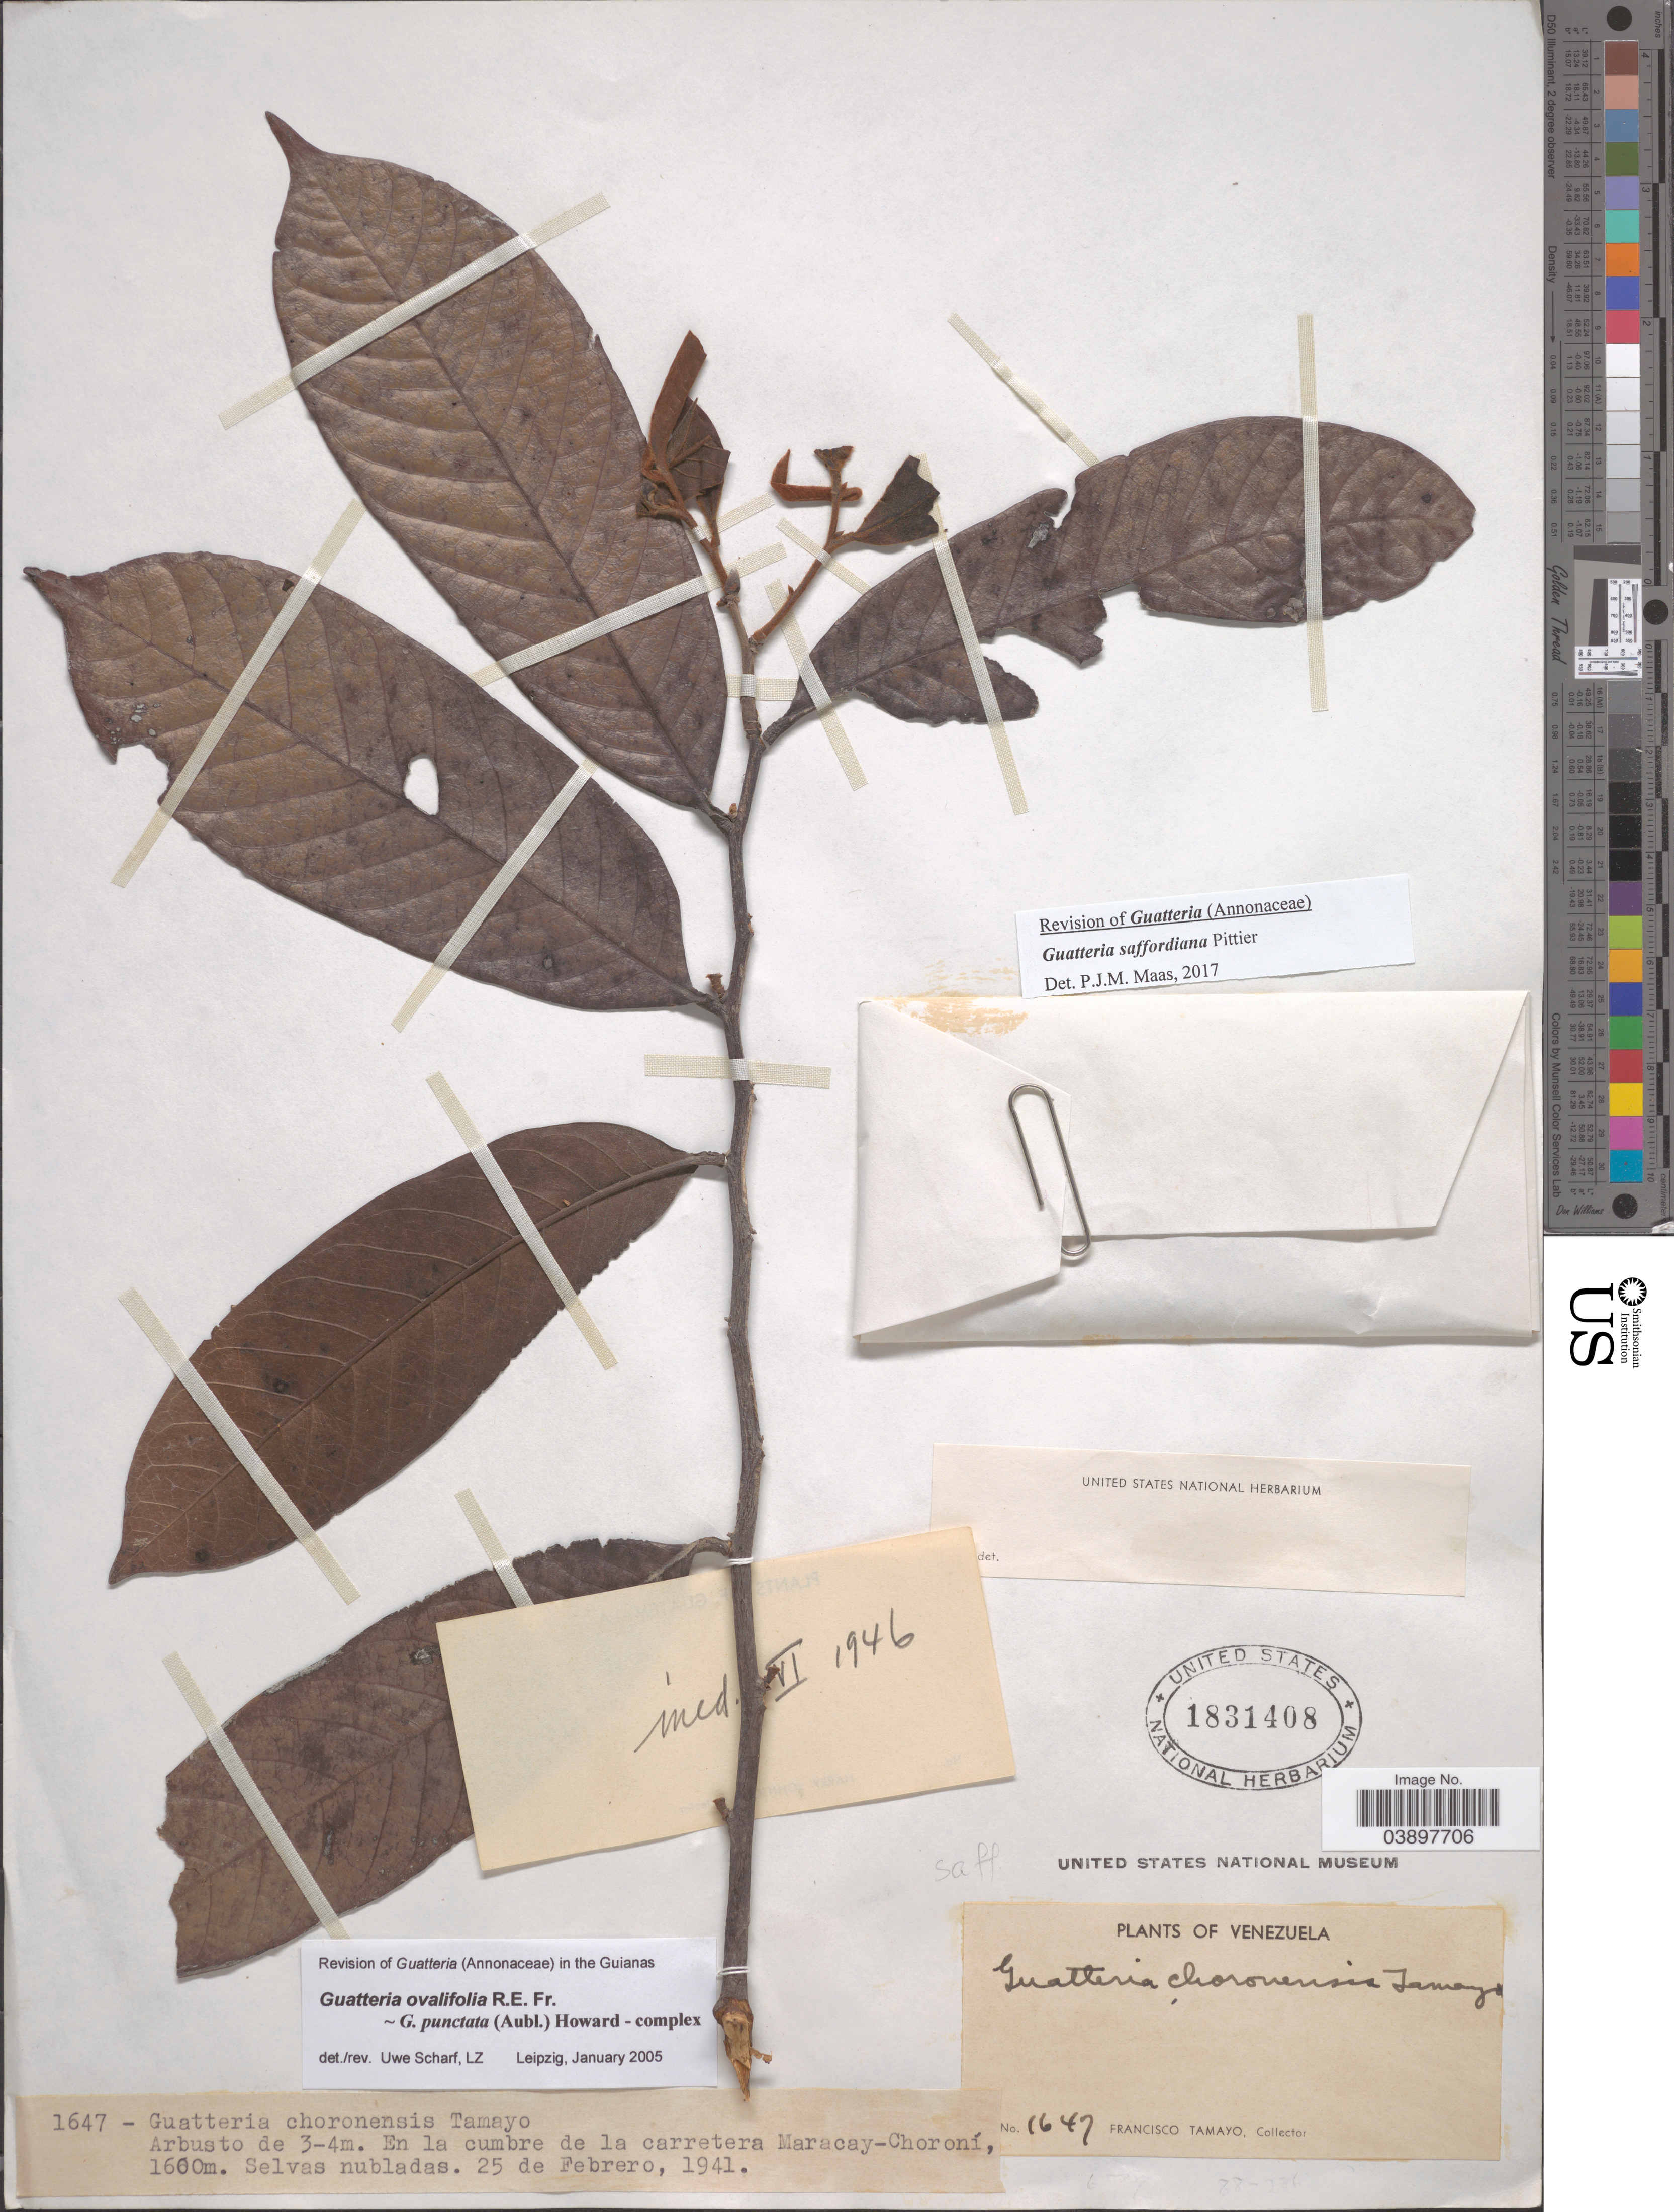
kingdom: Plantae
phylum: Tracheophyta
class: Magnoliopsida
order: Magnoliales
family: Annonaceae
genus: Guatteria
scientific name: Guatteria saffordiana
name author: Pittier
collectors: F. Tamayo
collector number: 1647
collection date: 1941-02-25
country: Venezuela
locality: En la cumbre de la carretera maracay- Choroní.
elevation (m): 1600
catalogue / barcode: US 1831408